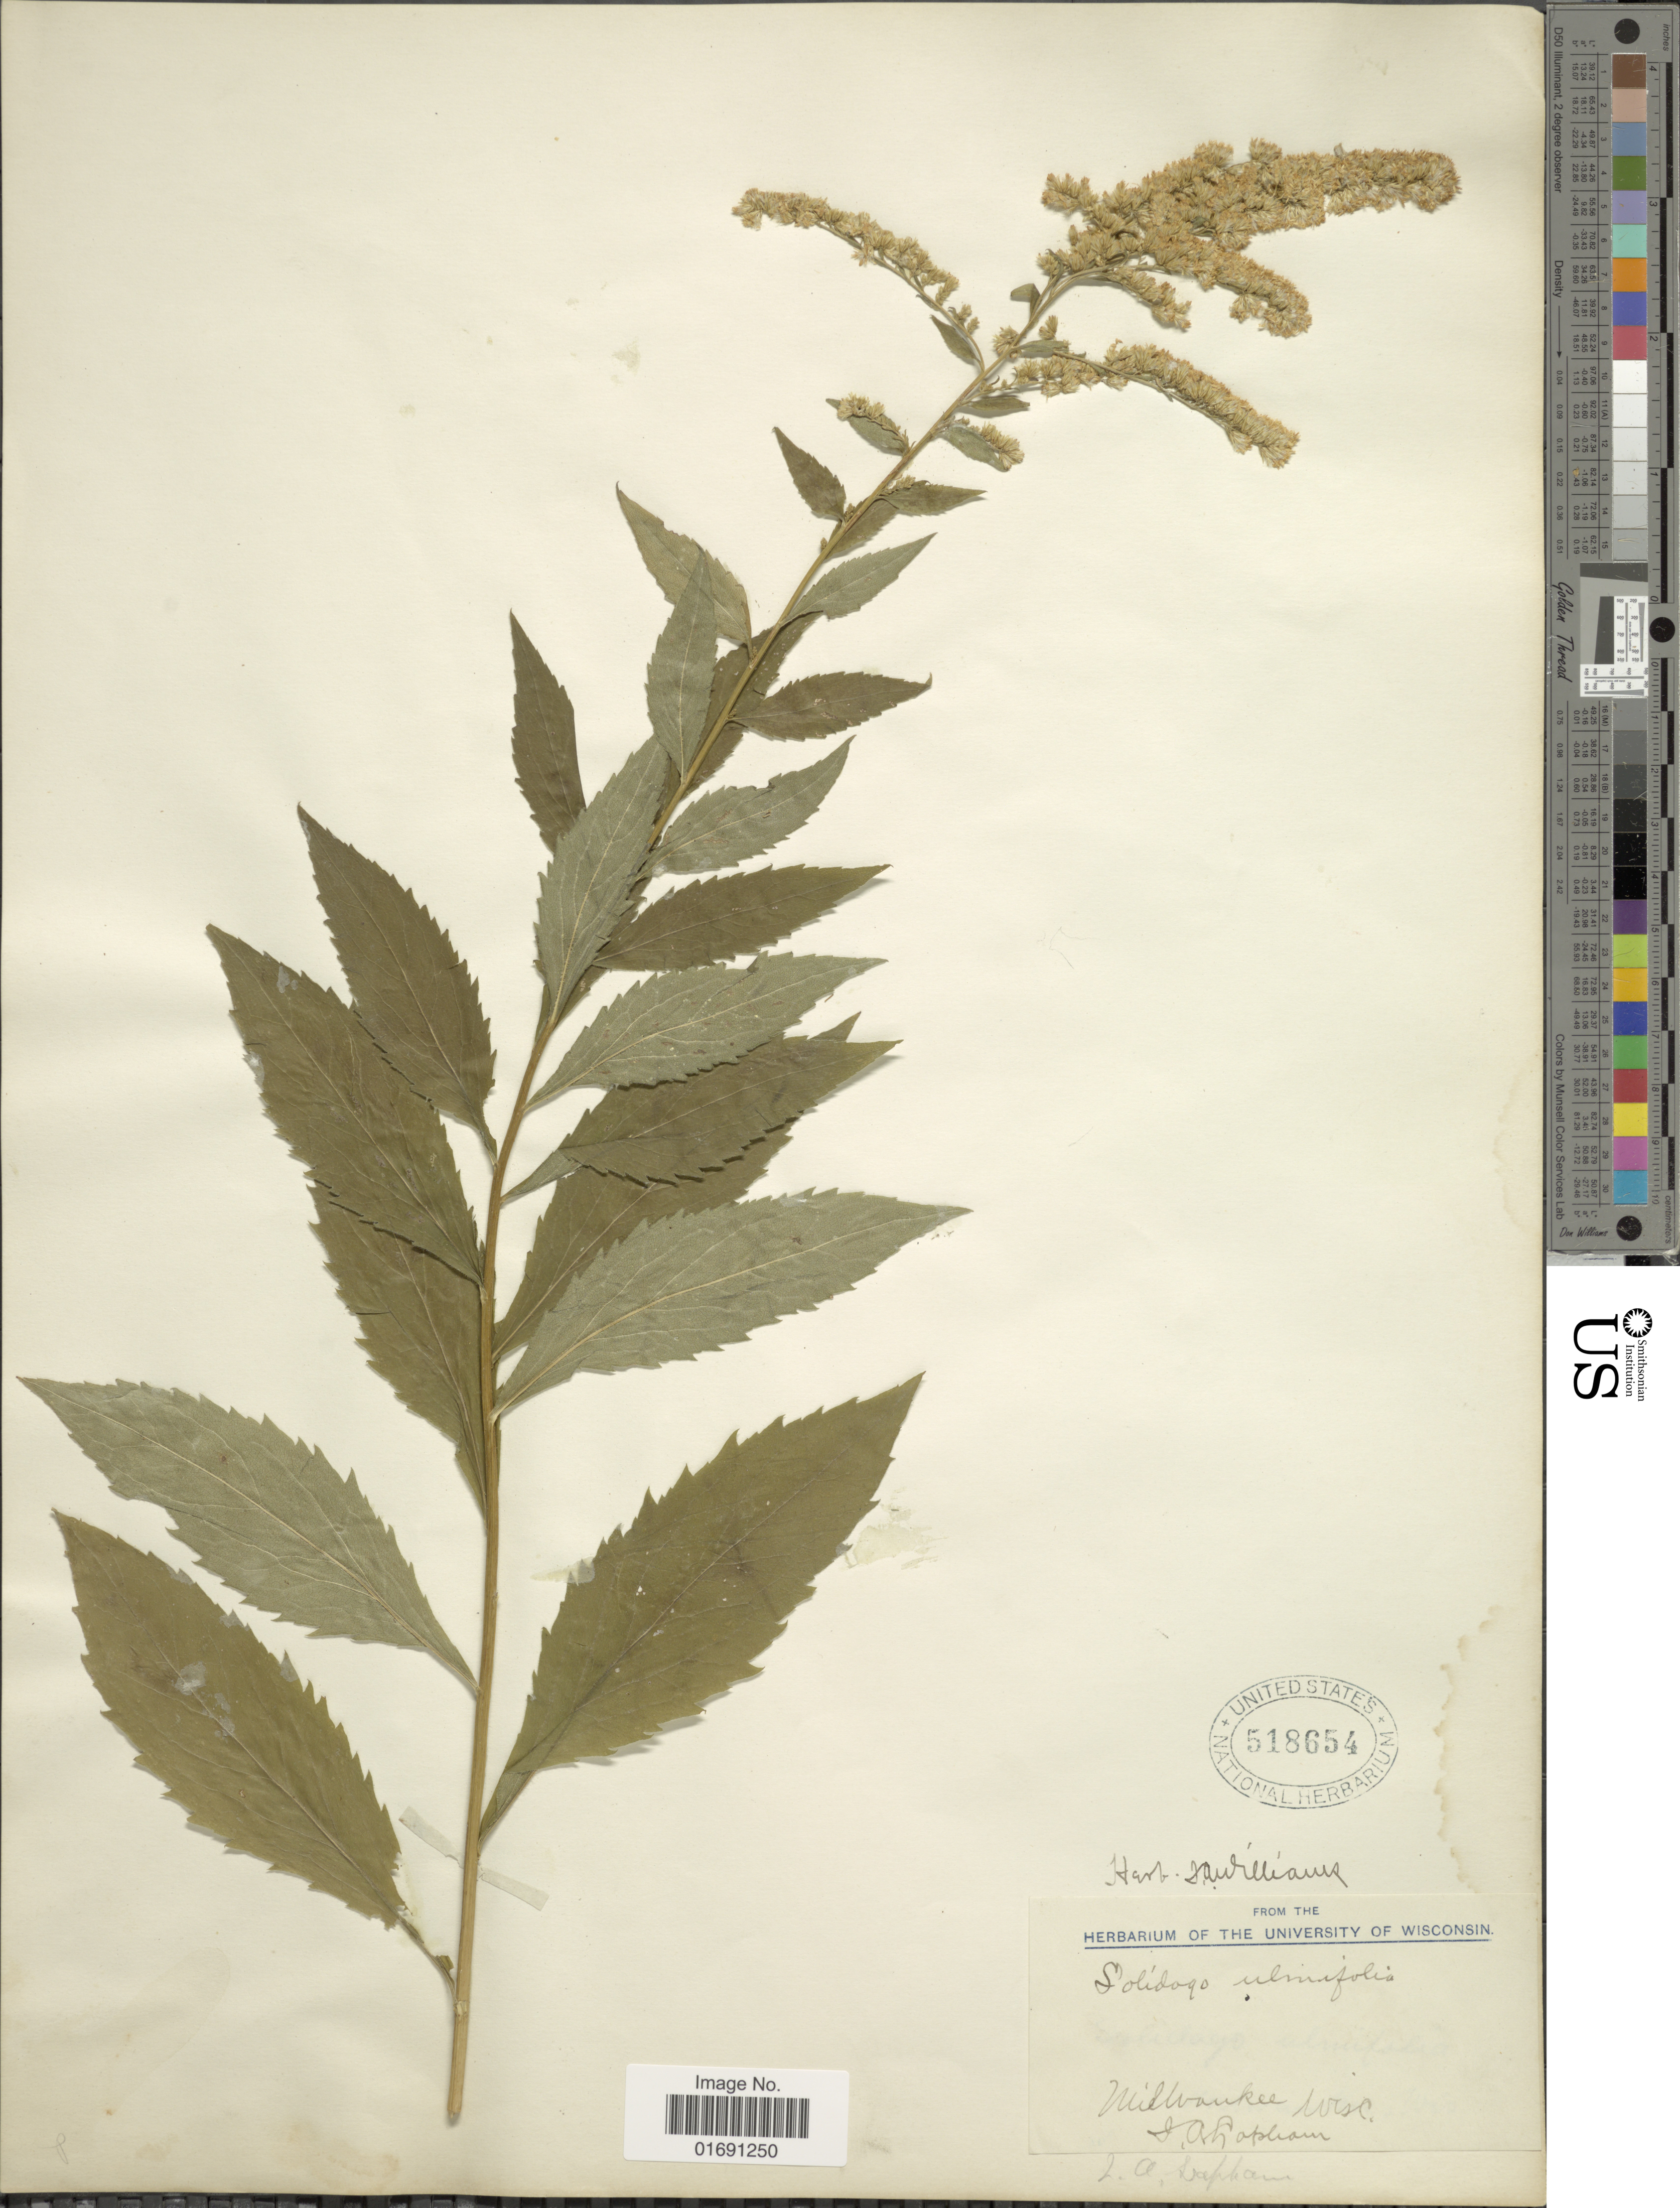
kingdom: Plantae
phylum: Tracheophyta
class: Magnoliopsida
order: Asterales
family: Asteraceae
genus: Solidago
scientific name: Solidago ulmifolia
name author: Muhl. ex Willd.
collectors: J. D. Chapman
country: United States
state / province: Wisconsin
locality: Millwaukee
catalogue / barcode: US 518654